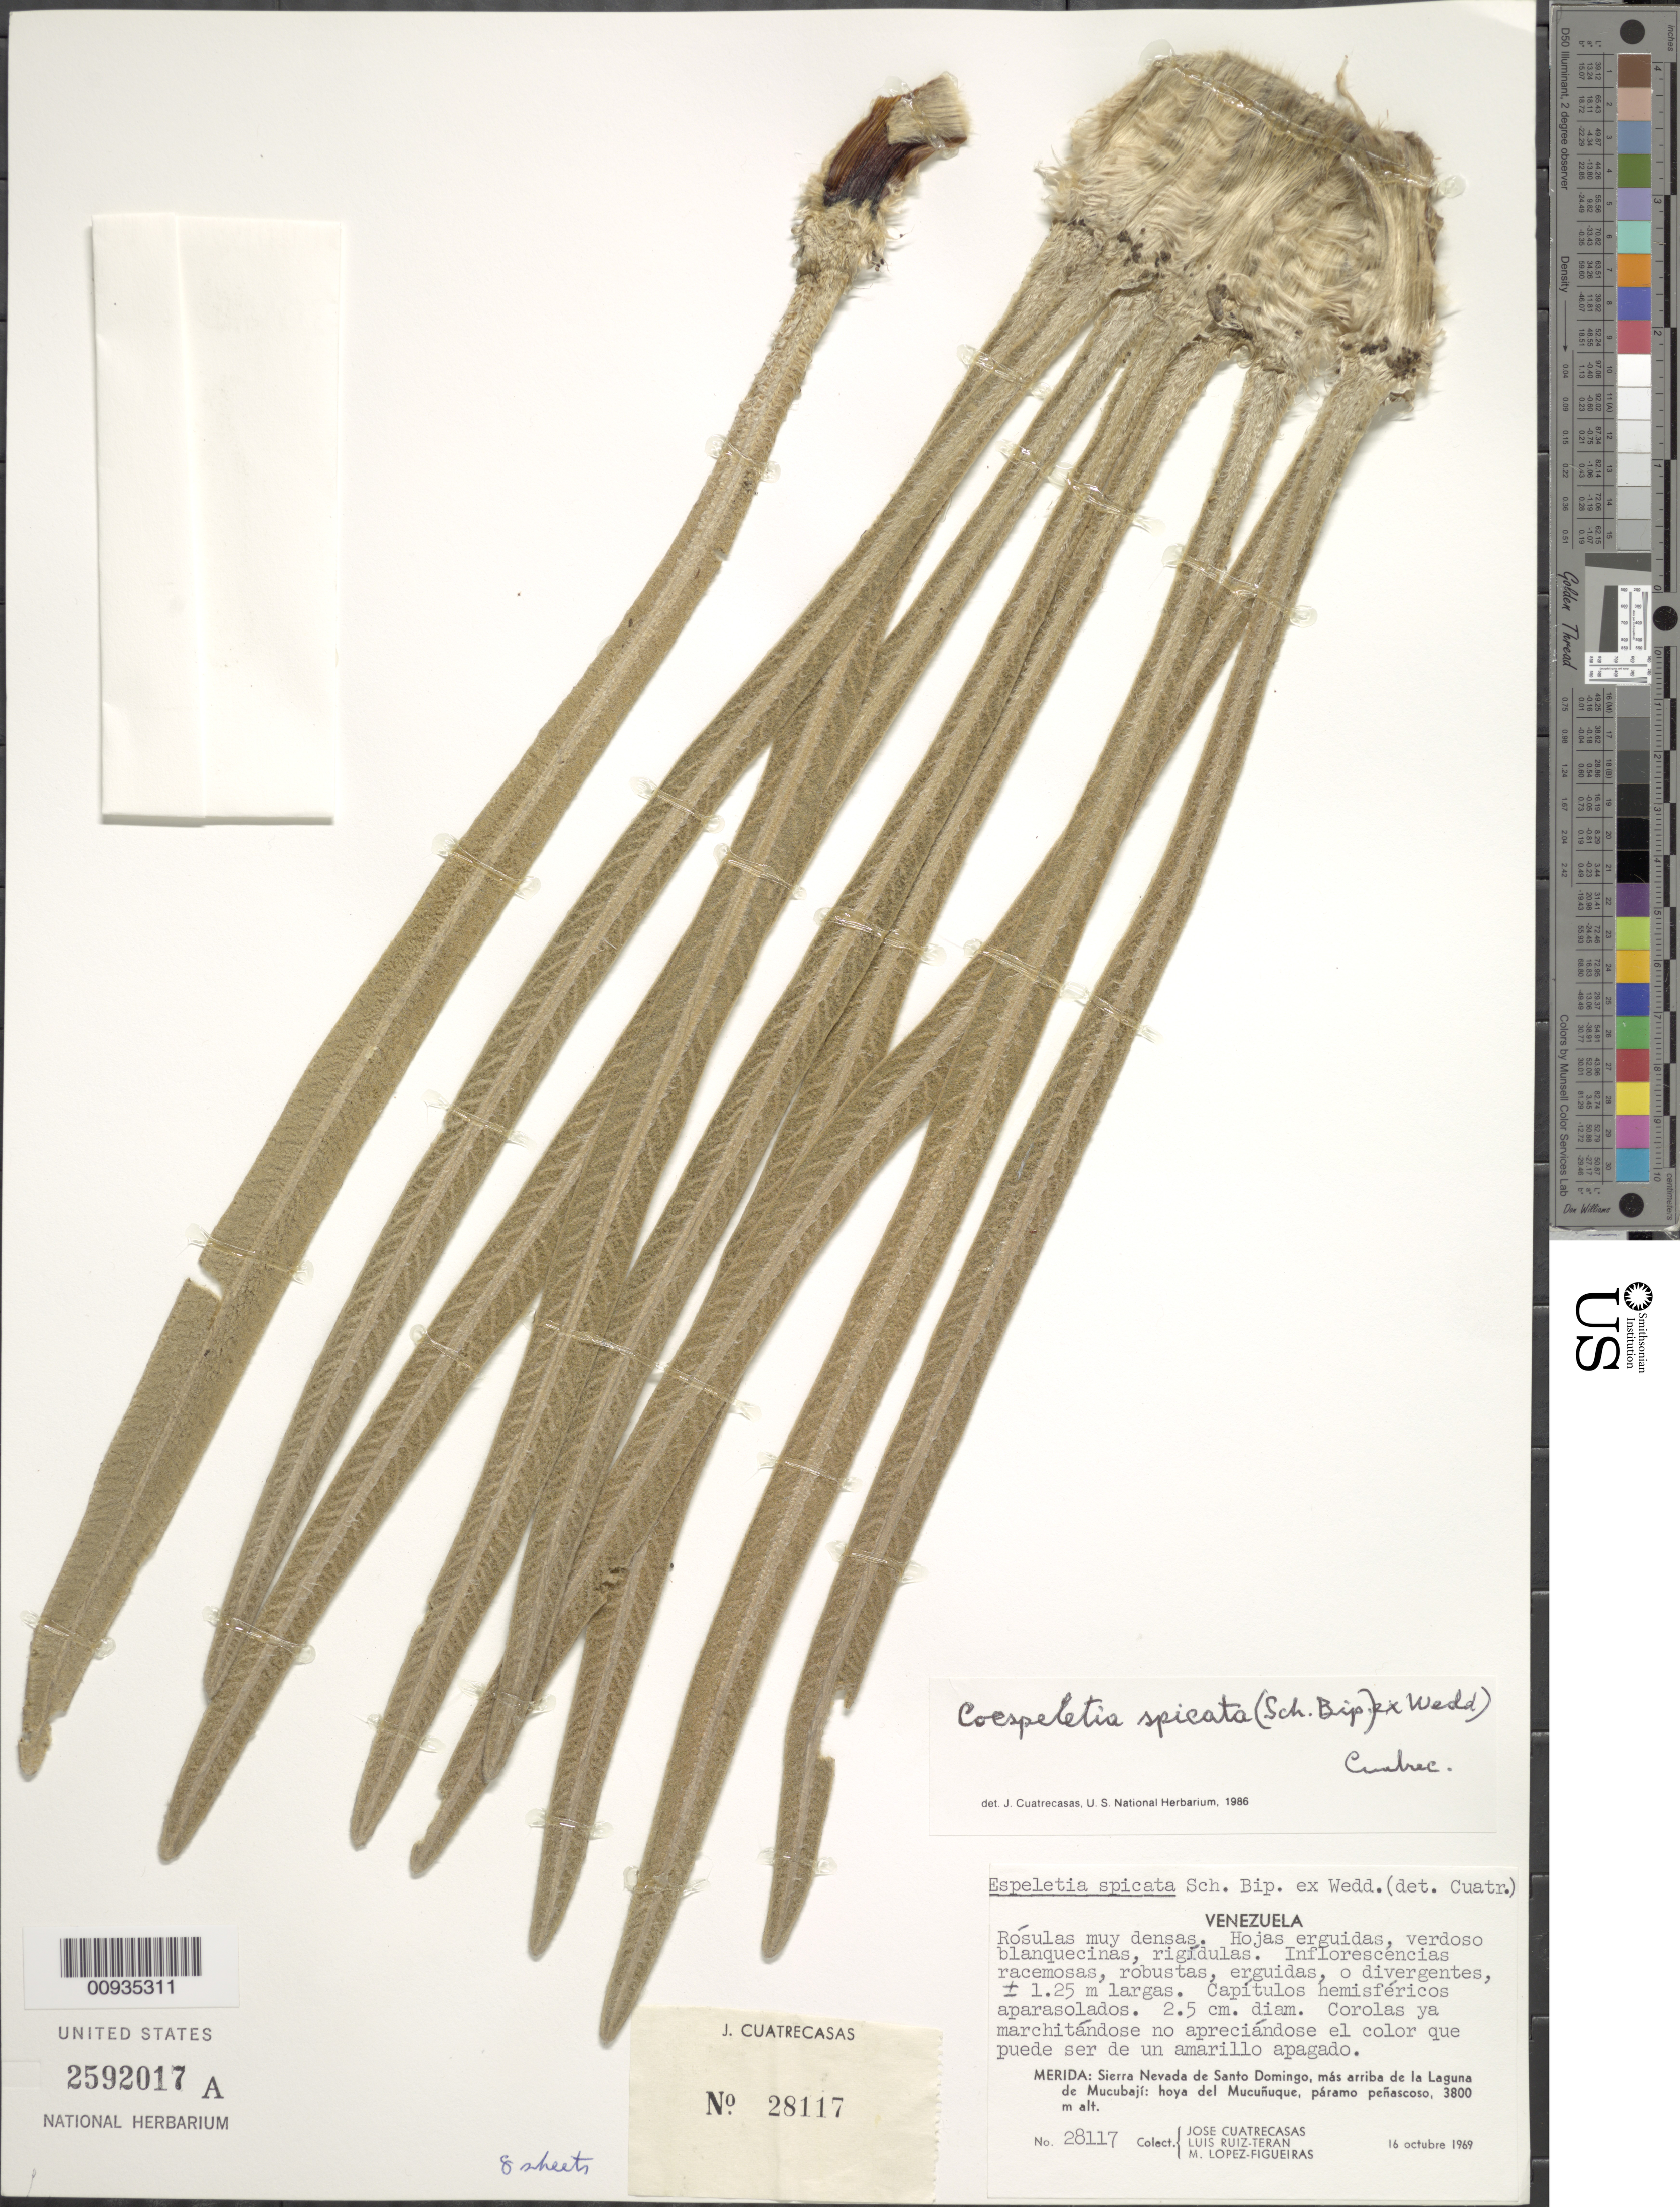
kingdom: Plantae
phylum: Tracheophyta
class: Magnoliopsida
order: Asterales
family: Asteraceae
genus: Coespeletia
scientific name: Coespeletia spicata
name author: (Sch. Bip. ex Wedd.) Cuatrec.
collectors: J. Cuatrecasas, L. Teran & M. López Figueiras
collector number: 28117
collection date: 1969-10-16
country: Venezuela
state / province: Mérida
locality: Sierra Nevada de Santo Domingo, mas arriba de la Laguna de Mucubaji: hoya del Mucunuque, paramo penascoso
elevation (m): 3800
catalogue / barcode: US 2592017A